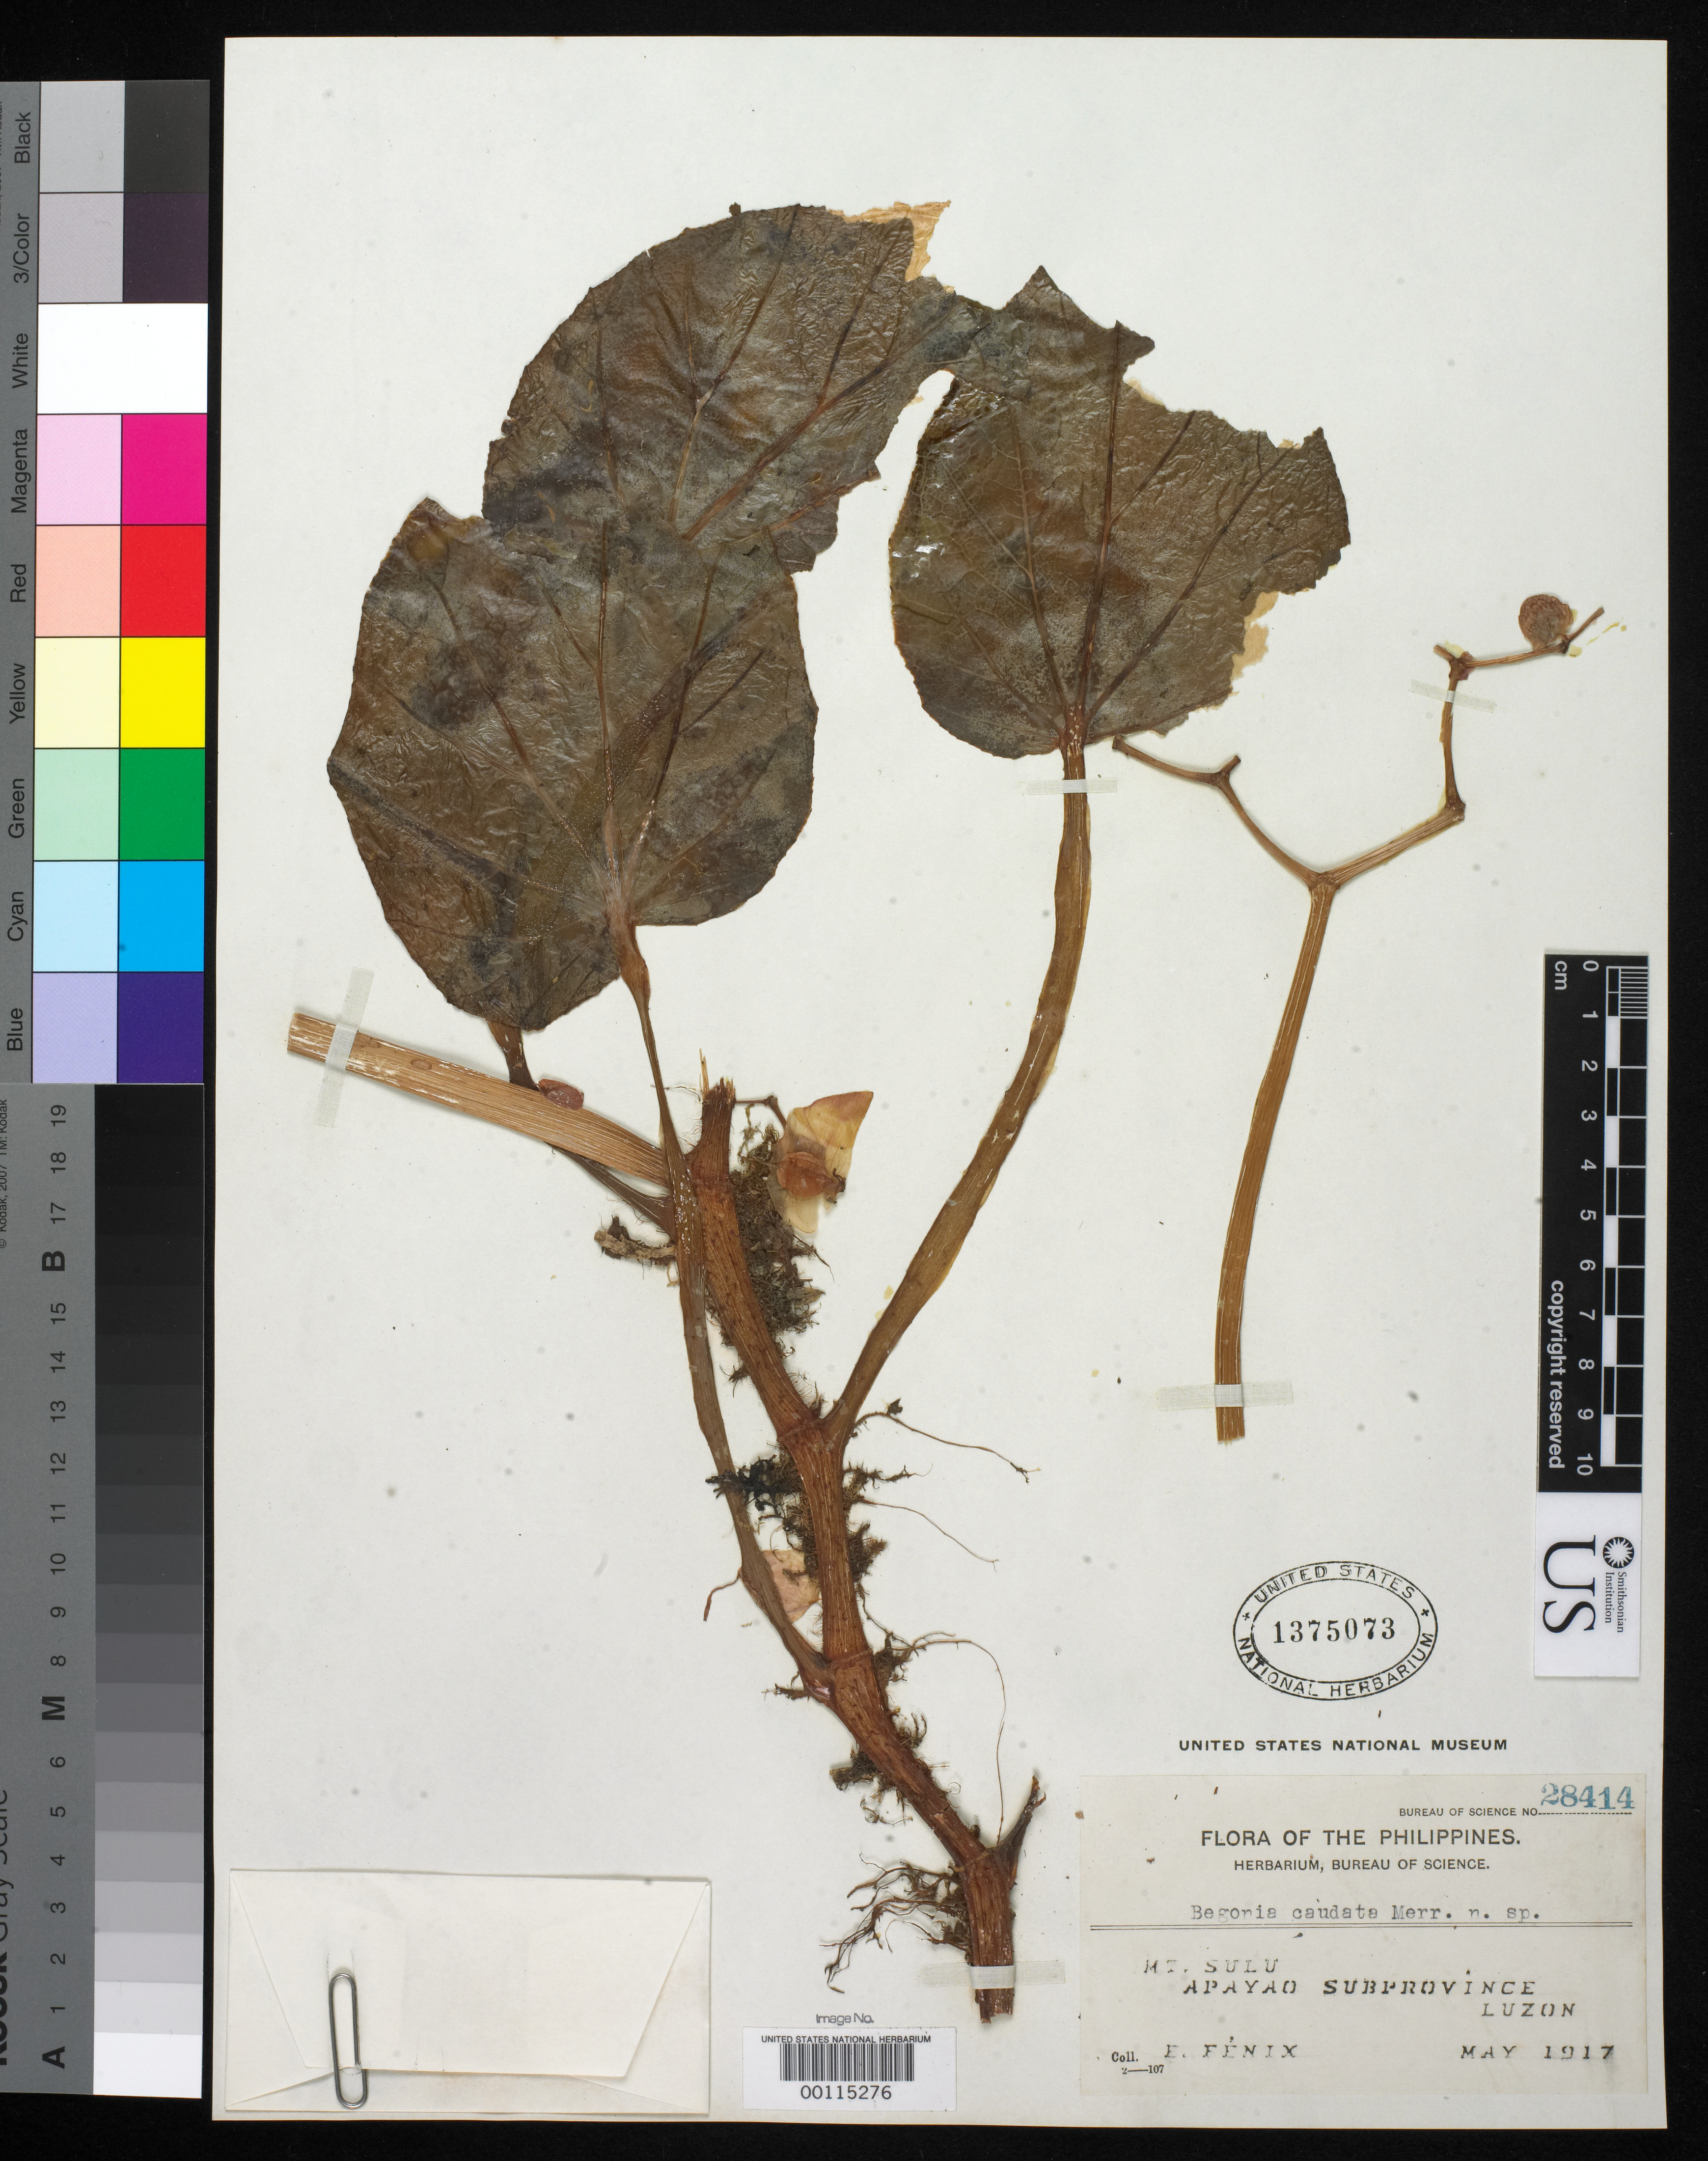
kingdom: Plantae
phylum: Tracheophyta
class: Magnoliopsida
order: Cucurbitales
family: Begoniaceae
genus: Begonia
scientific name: Begonia caudata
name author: Merr.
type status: Isotype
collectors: E. Fénix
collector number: Bur. Sci. 28414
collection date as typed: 22 May 1917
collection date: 1917-05-22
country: Philippines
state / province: Cordillera (Administrative Region)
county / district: Mountain province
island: Luzon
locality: Mount Sulu, Apayao.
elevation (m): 800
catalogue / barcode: US 1375073